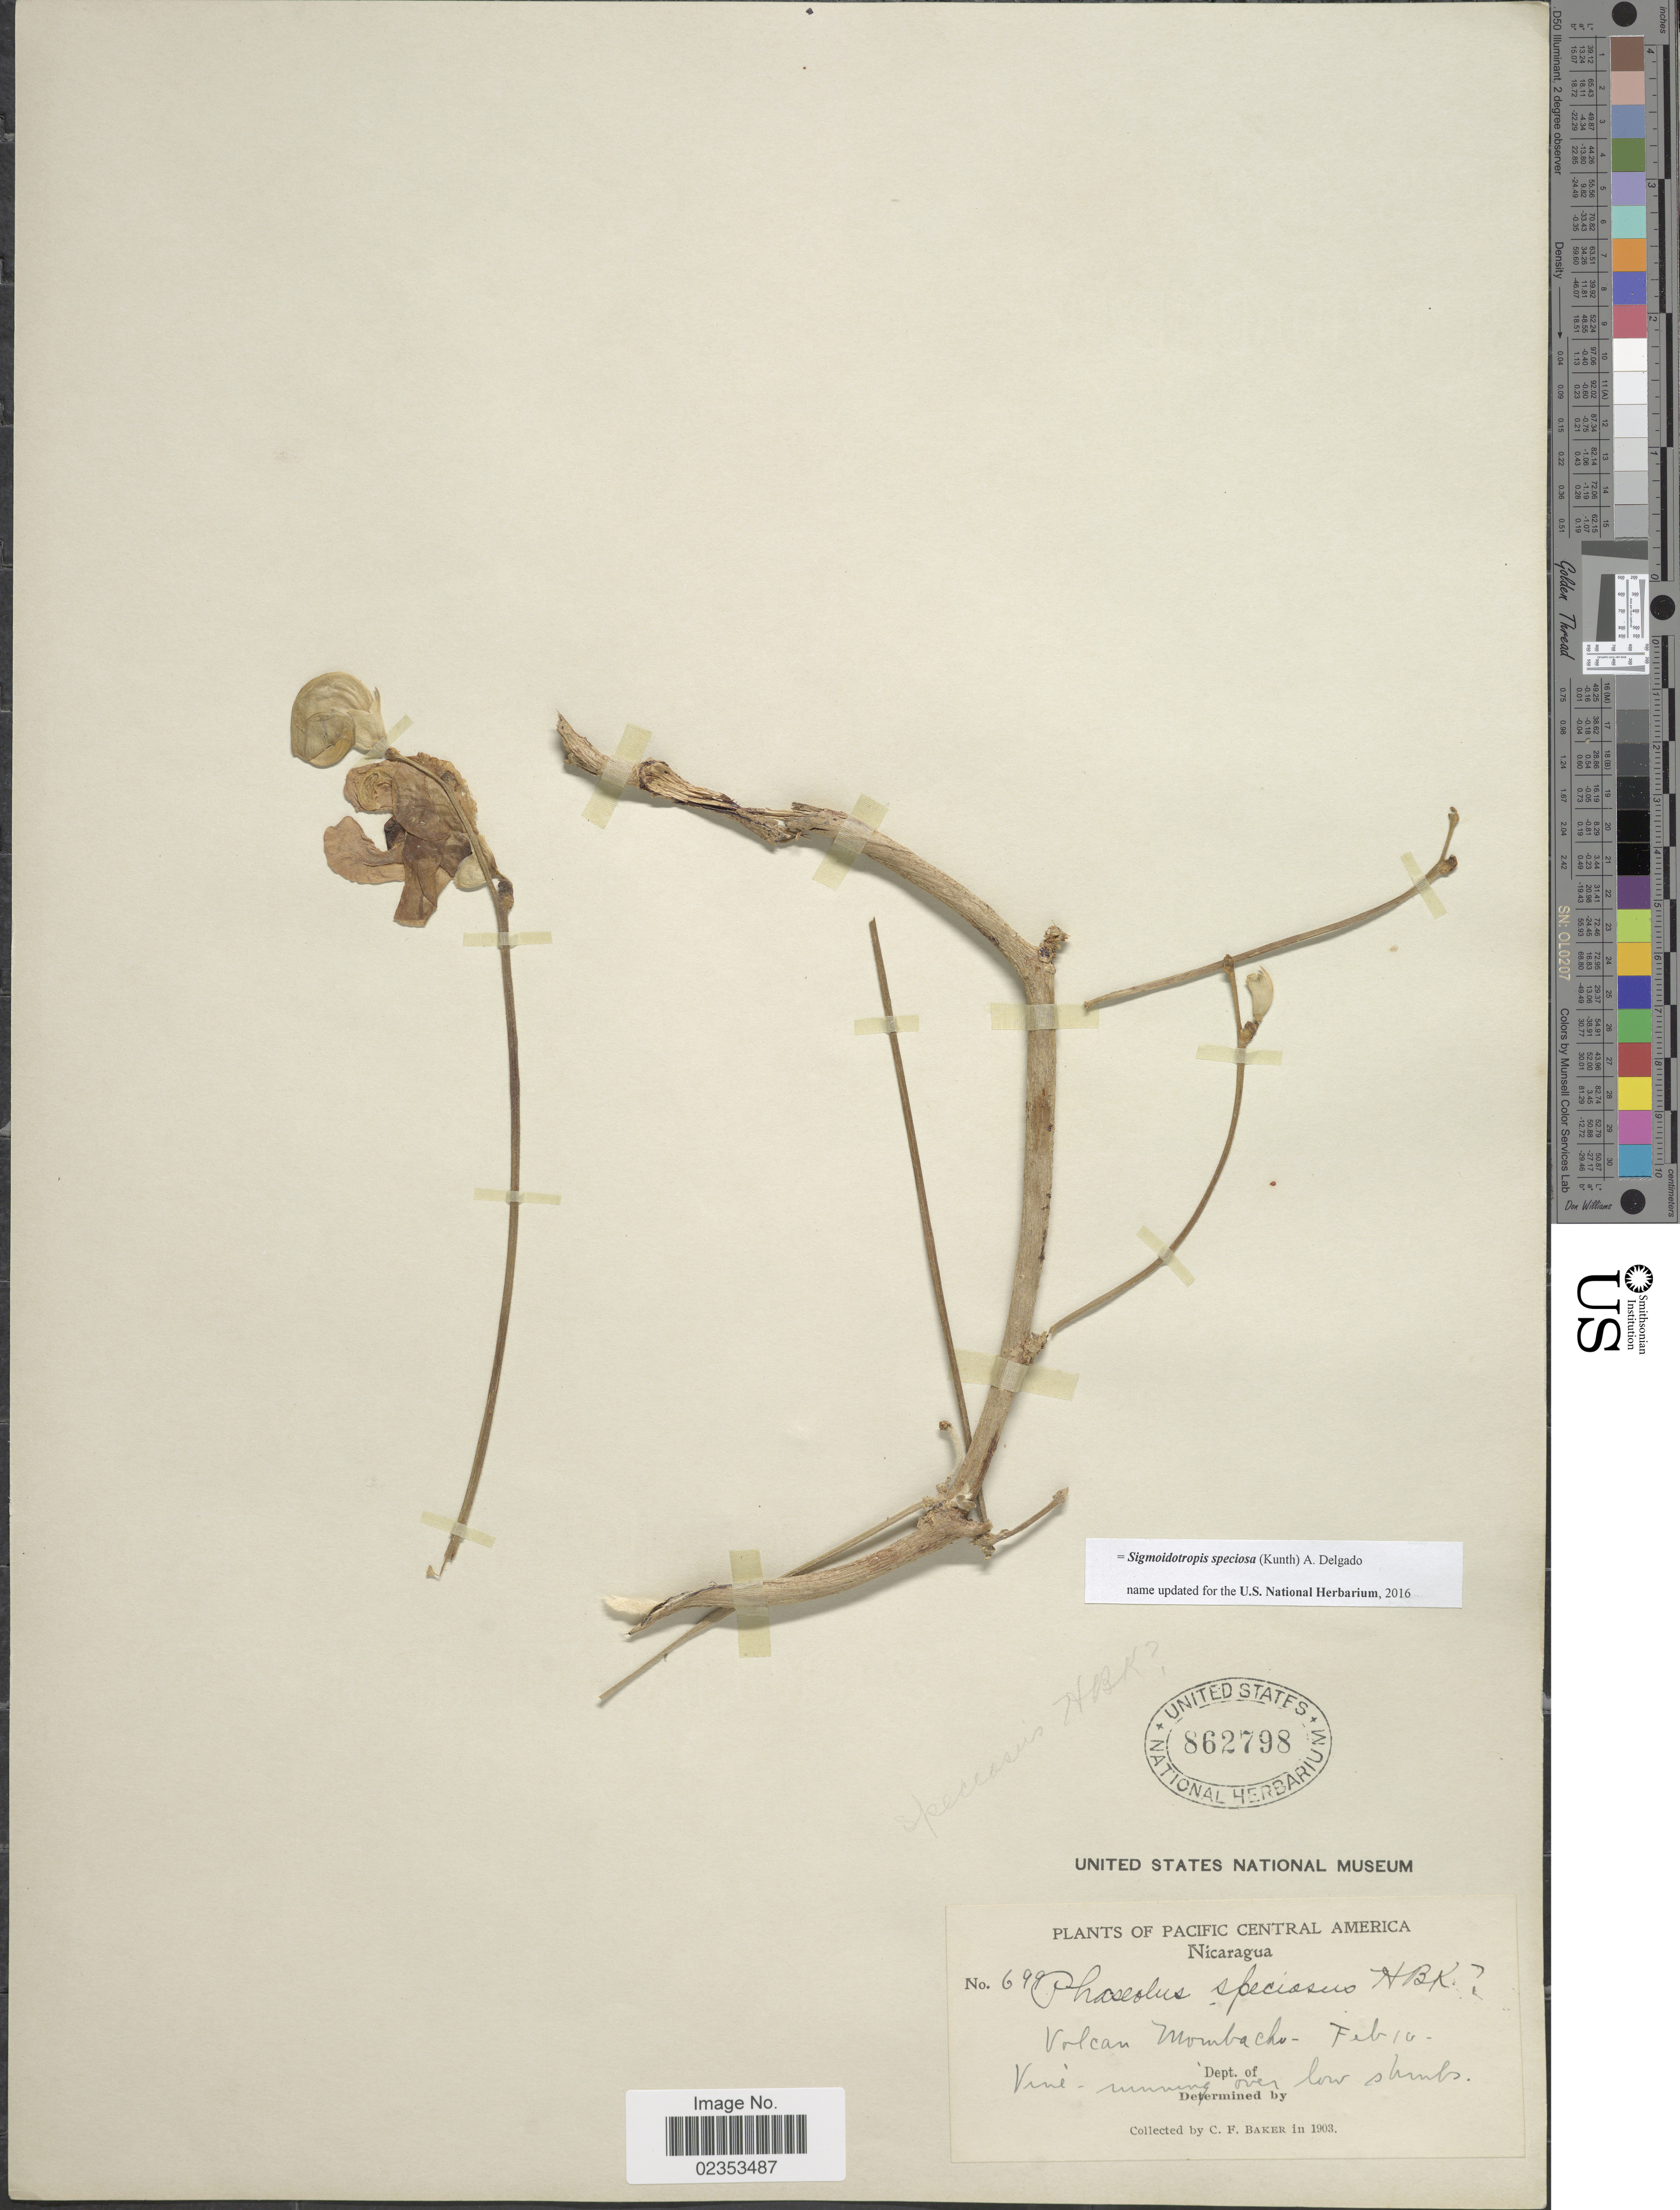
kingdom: Plantae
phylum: Tracheophyta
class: Magnoliopsida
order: Fabales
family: Fabaceae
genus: Sigmoidotropis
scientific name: Sigmoidotropis speciosa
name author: (Kunth) A. Delgado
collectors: C. F. Baker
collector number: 699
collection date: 1903-02-10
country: Nicaragua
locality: Pacific Central America, Volcan Mombache, over low shrubs.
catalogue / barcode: US 862798